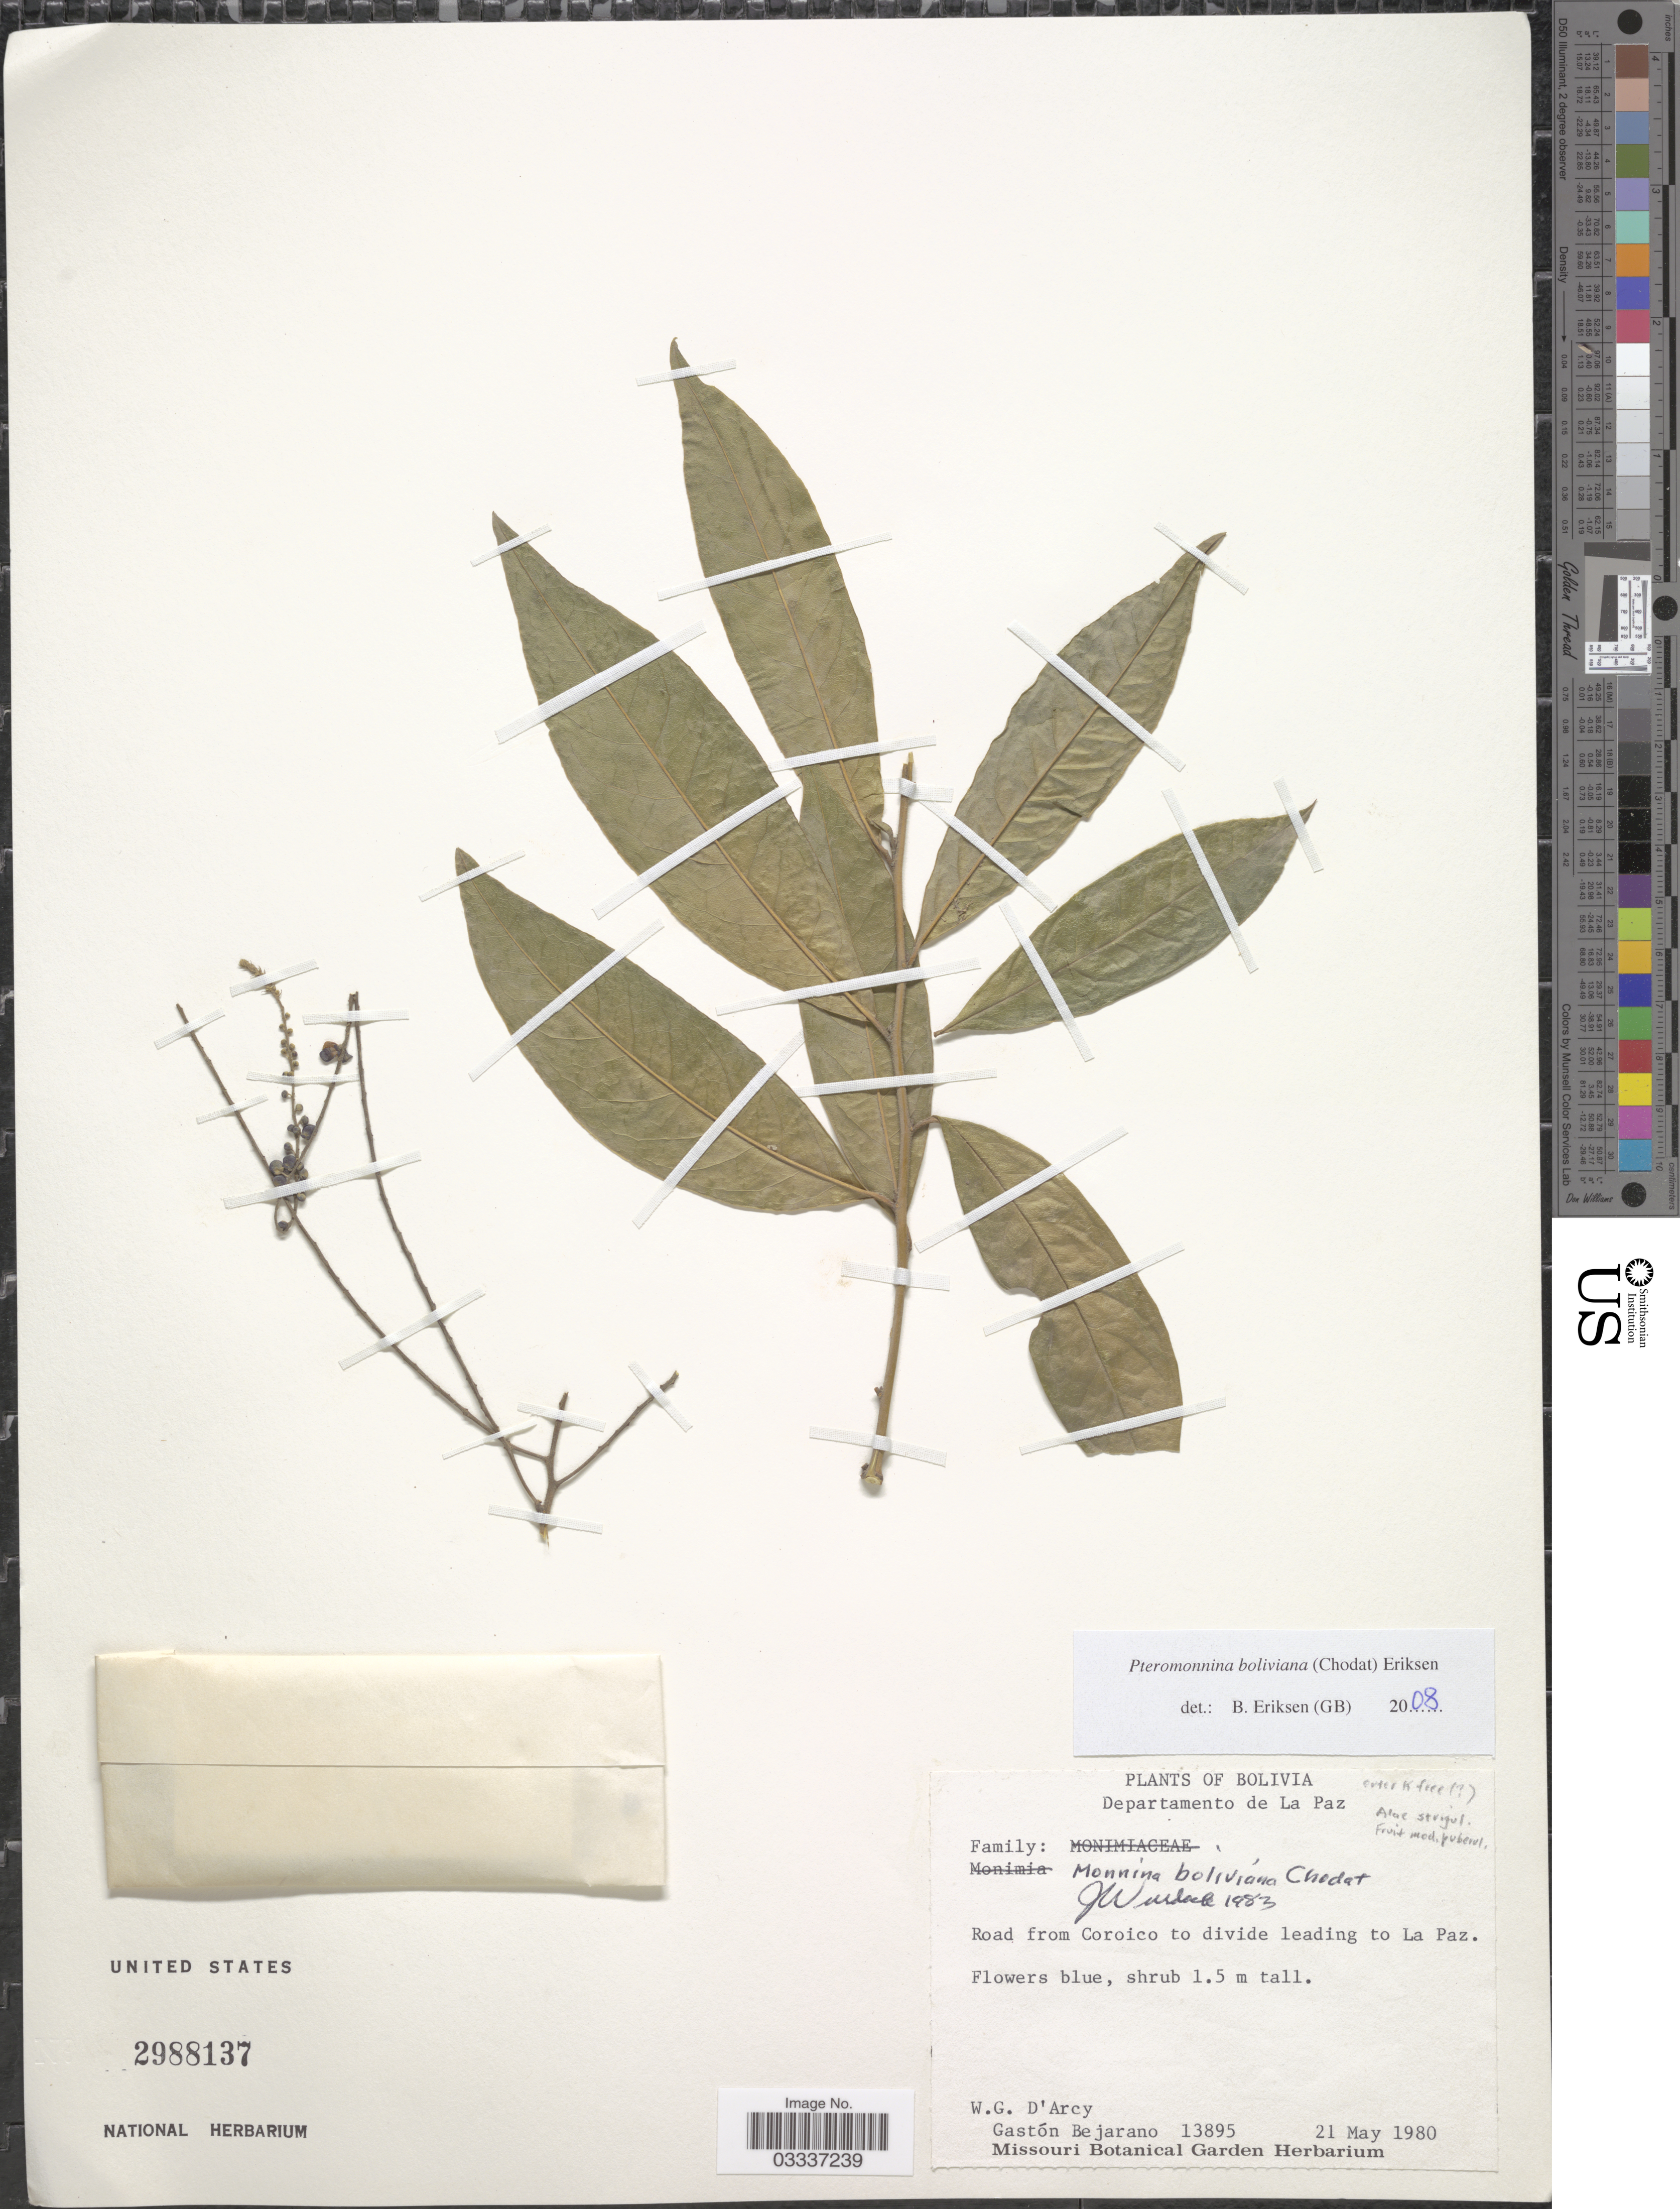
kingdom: Plantae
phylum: Tracheophyta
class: Magnoliopsida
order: Fabales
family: Polygalaceae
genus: Monnina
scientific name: Monnina boliviana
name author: Chodat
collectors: W. G. D'Arcy & G. Bejarano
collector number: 13895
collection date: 1980-05-21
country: Bolivia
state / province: La Paz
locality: Departamento de La Paz. Road from Coroico to divide leading to La Paz.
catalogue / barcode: US 2988137